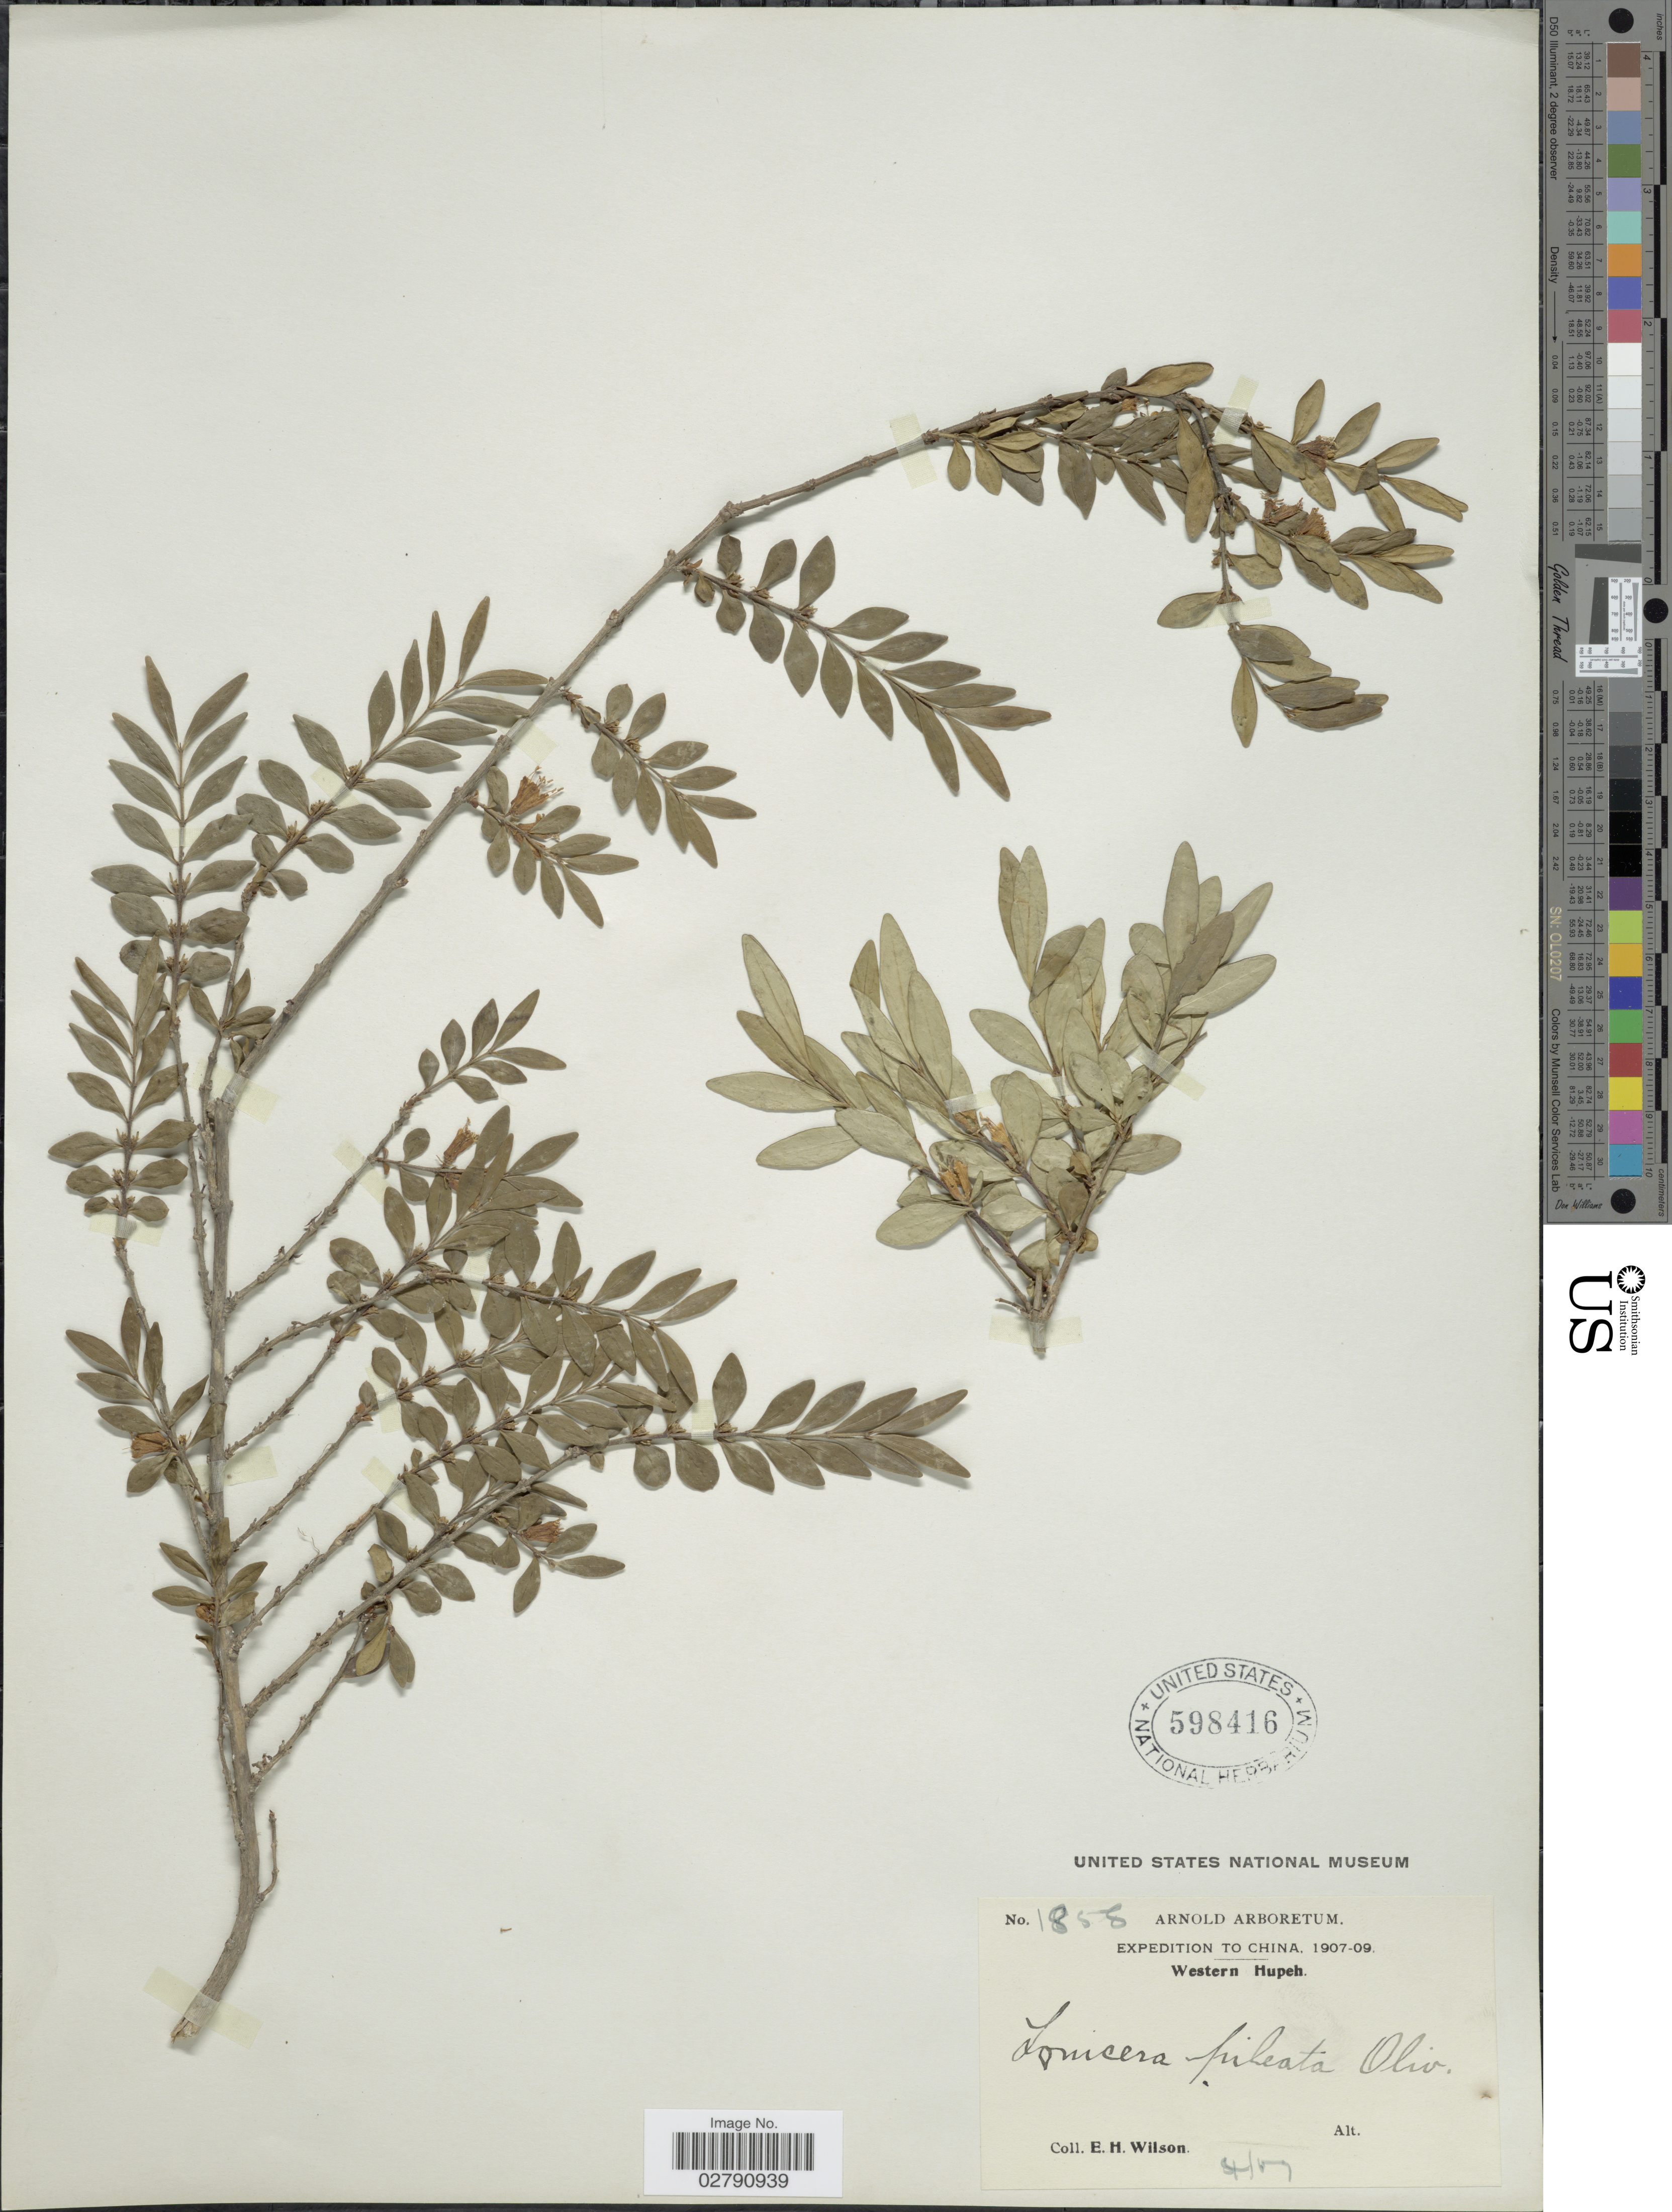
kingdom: Plantae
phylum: Tracheophyta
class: Magnoliopsida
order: Dipsacales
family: Caprifoliaceae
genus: Lonicera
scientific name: Lonicera pileata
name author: Oliv.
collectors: E. Wilson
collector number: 1858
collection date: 1909-08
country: China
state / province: Hubei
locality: Western Hupeh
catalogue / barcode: US 598416